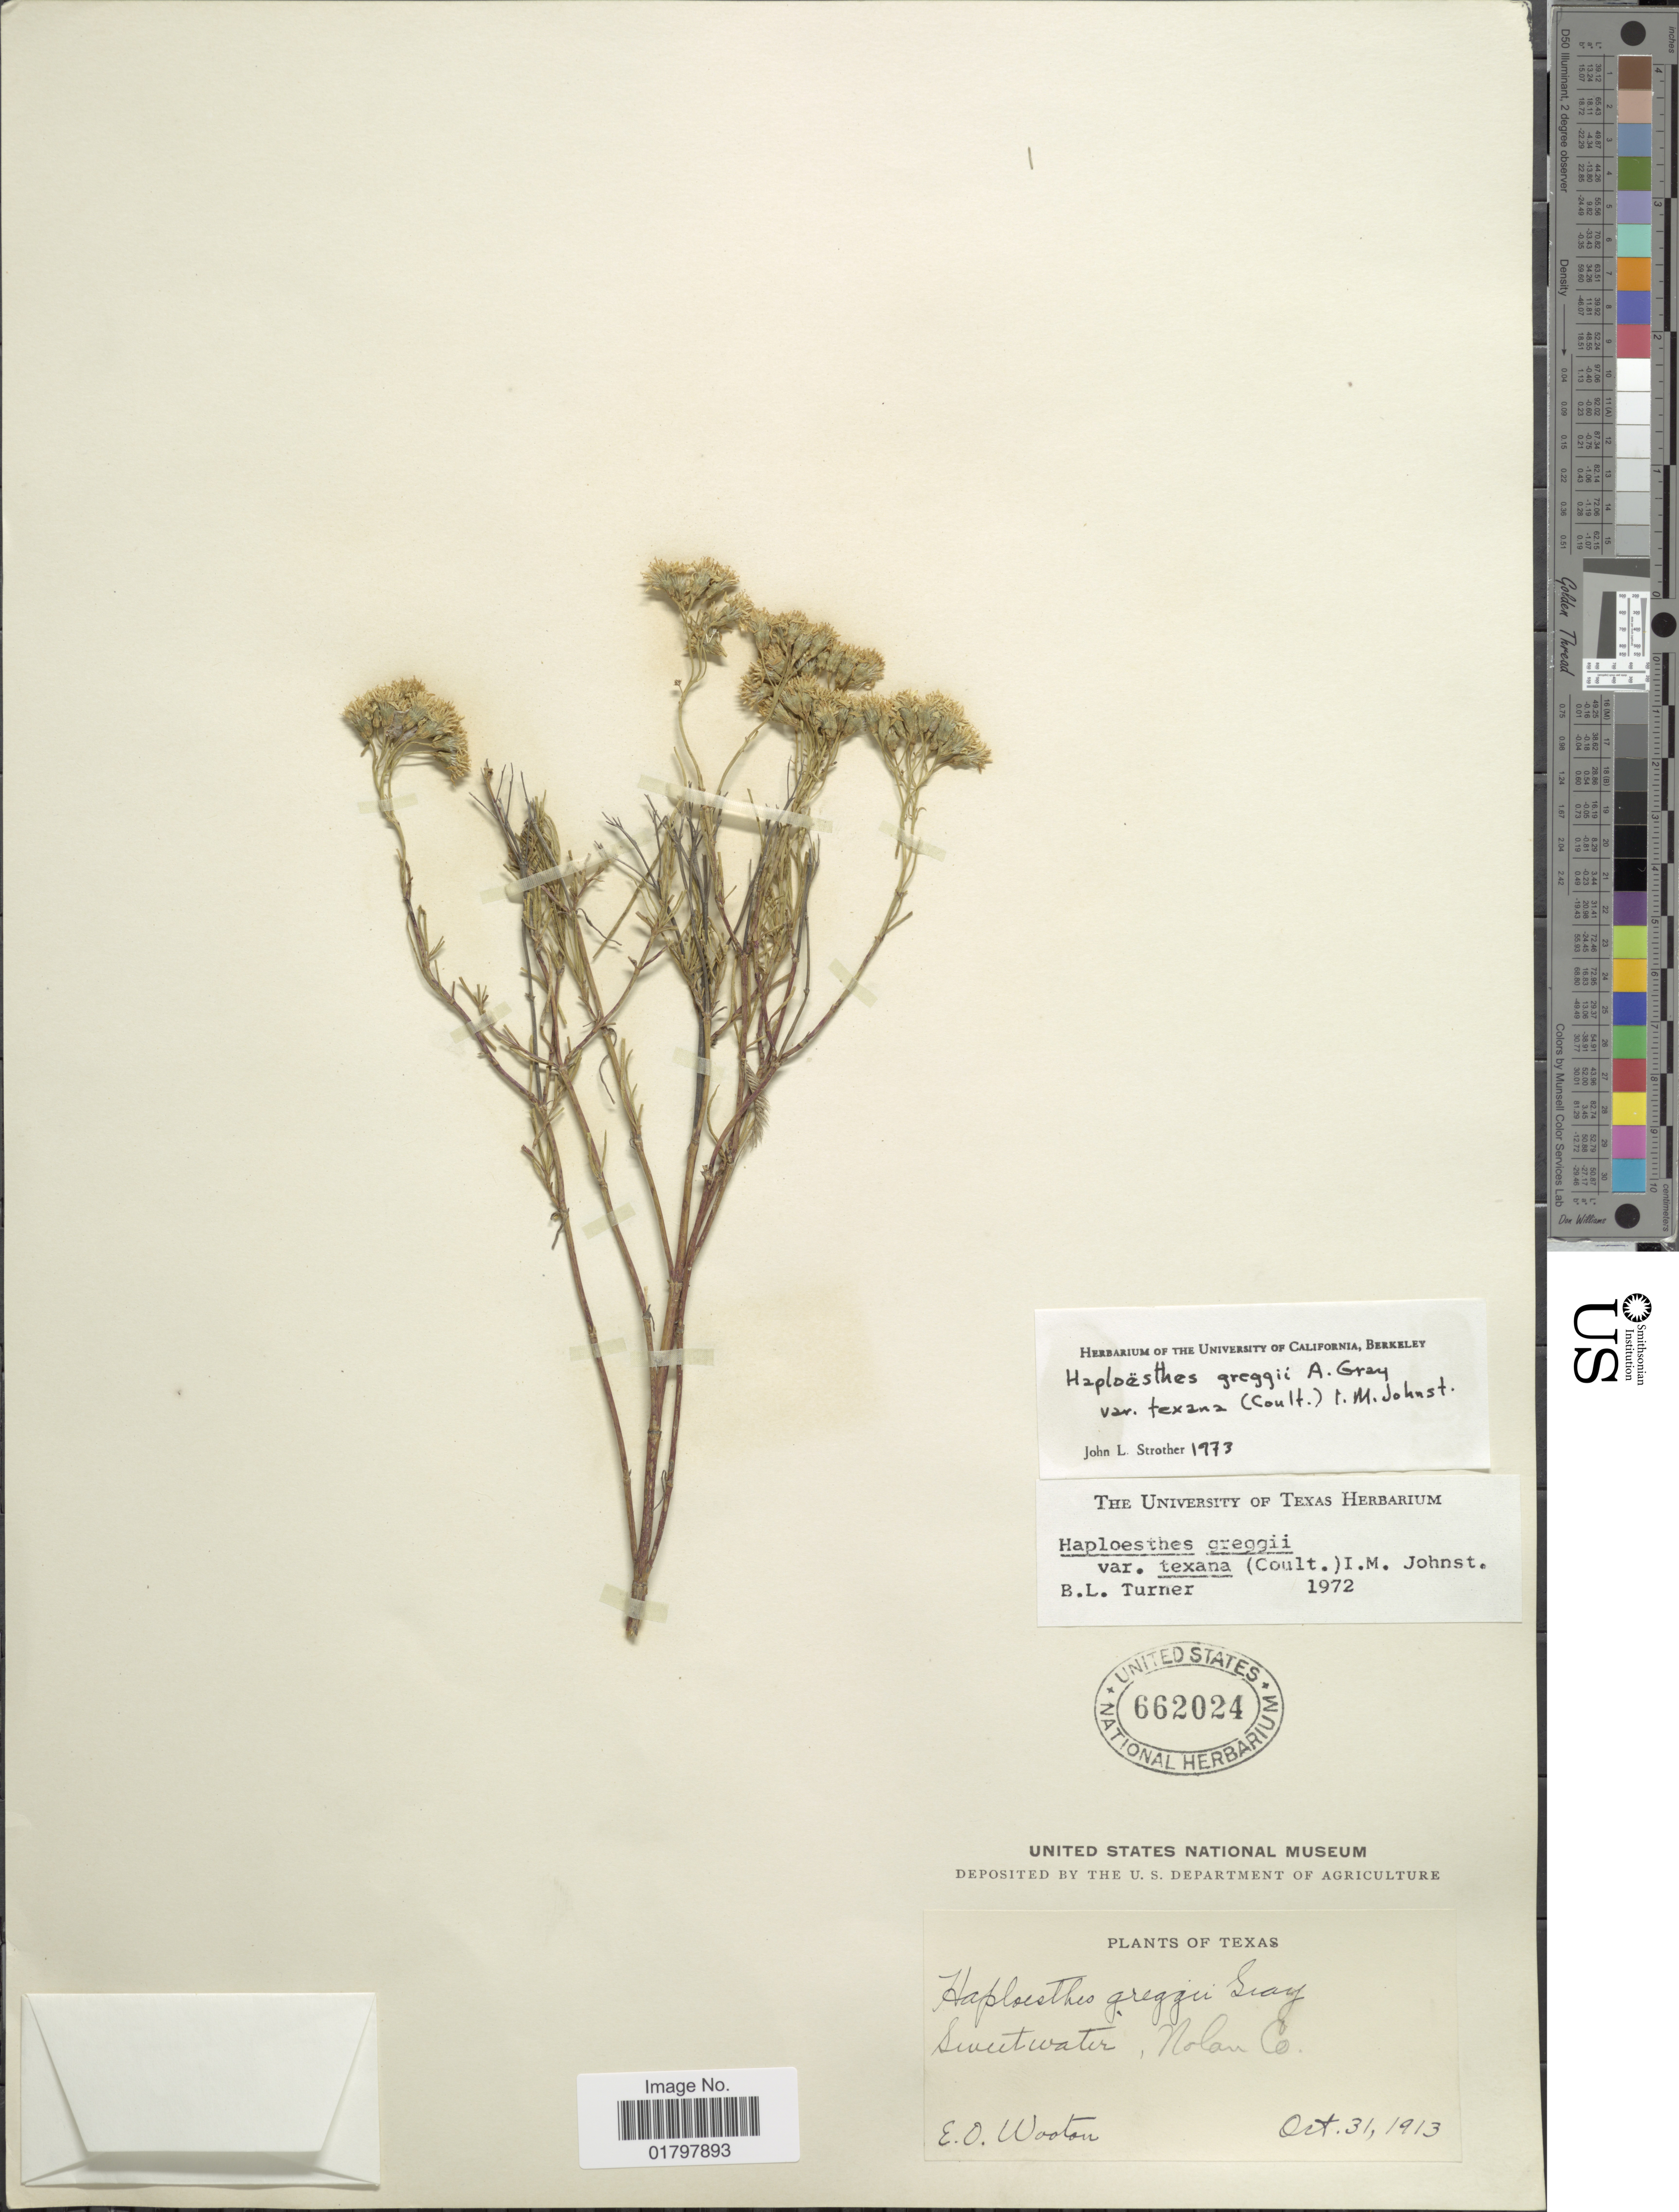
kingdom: Plantae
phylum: Tracheophyta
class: Magnoliopsida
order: Asterales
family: Asteraceae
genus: Haploesthes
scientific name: Haploesthes greggii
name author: A. Gray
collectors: E. O. Wooton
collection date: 1913-10-31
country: United States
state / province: Texas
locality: Sweetwater, Nolan Co.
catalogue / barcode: US 662024